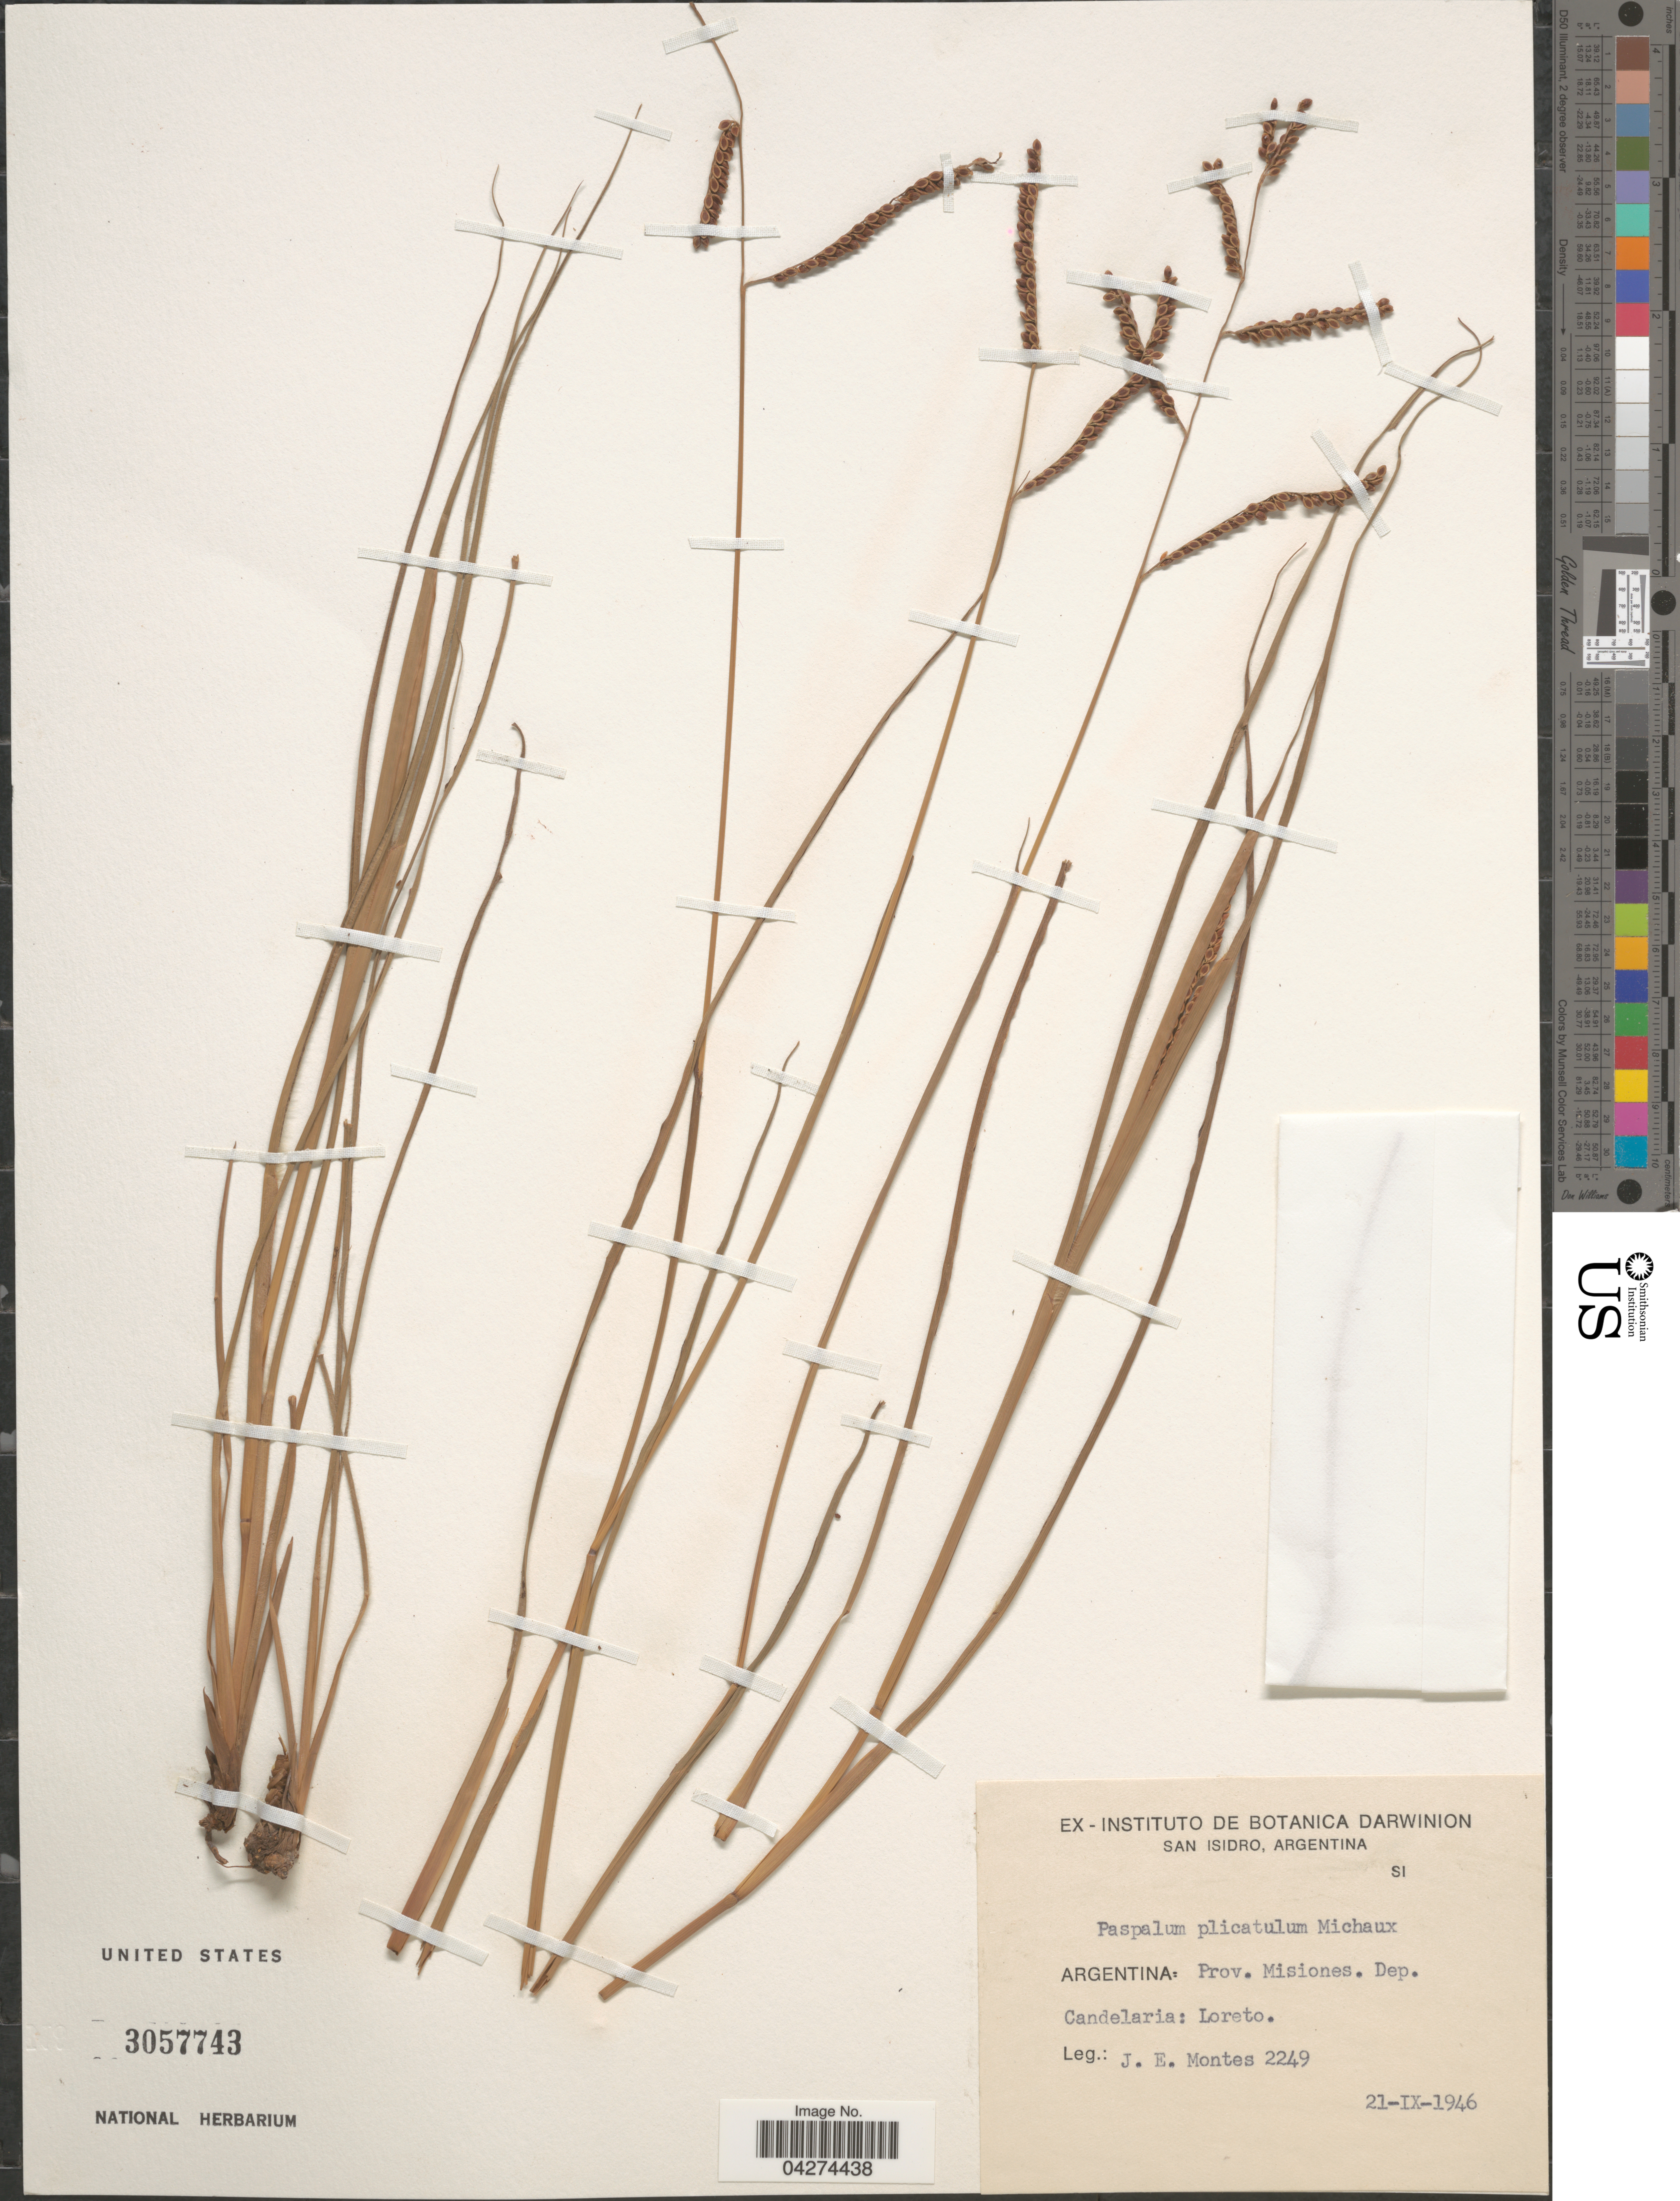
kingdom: Plantae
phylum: Tracheophyta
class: Liliopsida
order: Poales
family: Poaceae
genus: Paspalum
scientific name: Paspalum plicatulum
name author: Michx.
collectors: J. E. Montes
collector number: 2249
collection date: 1946-09-21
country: Argentina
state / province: Misiones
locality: Dep. Candelaria: Loreto.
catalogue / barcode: US 3057743